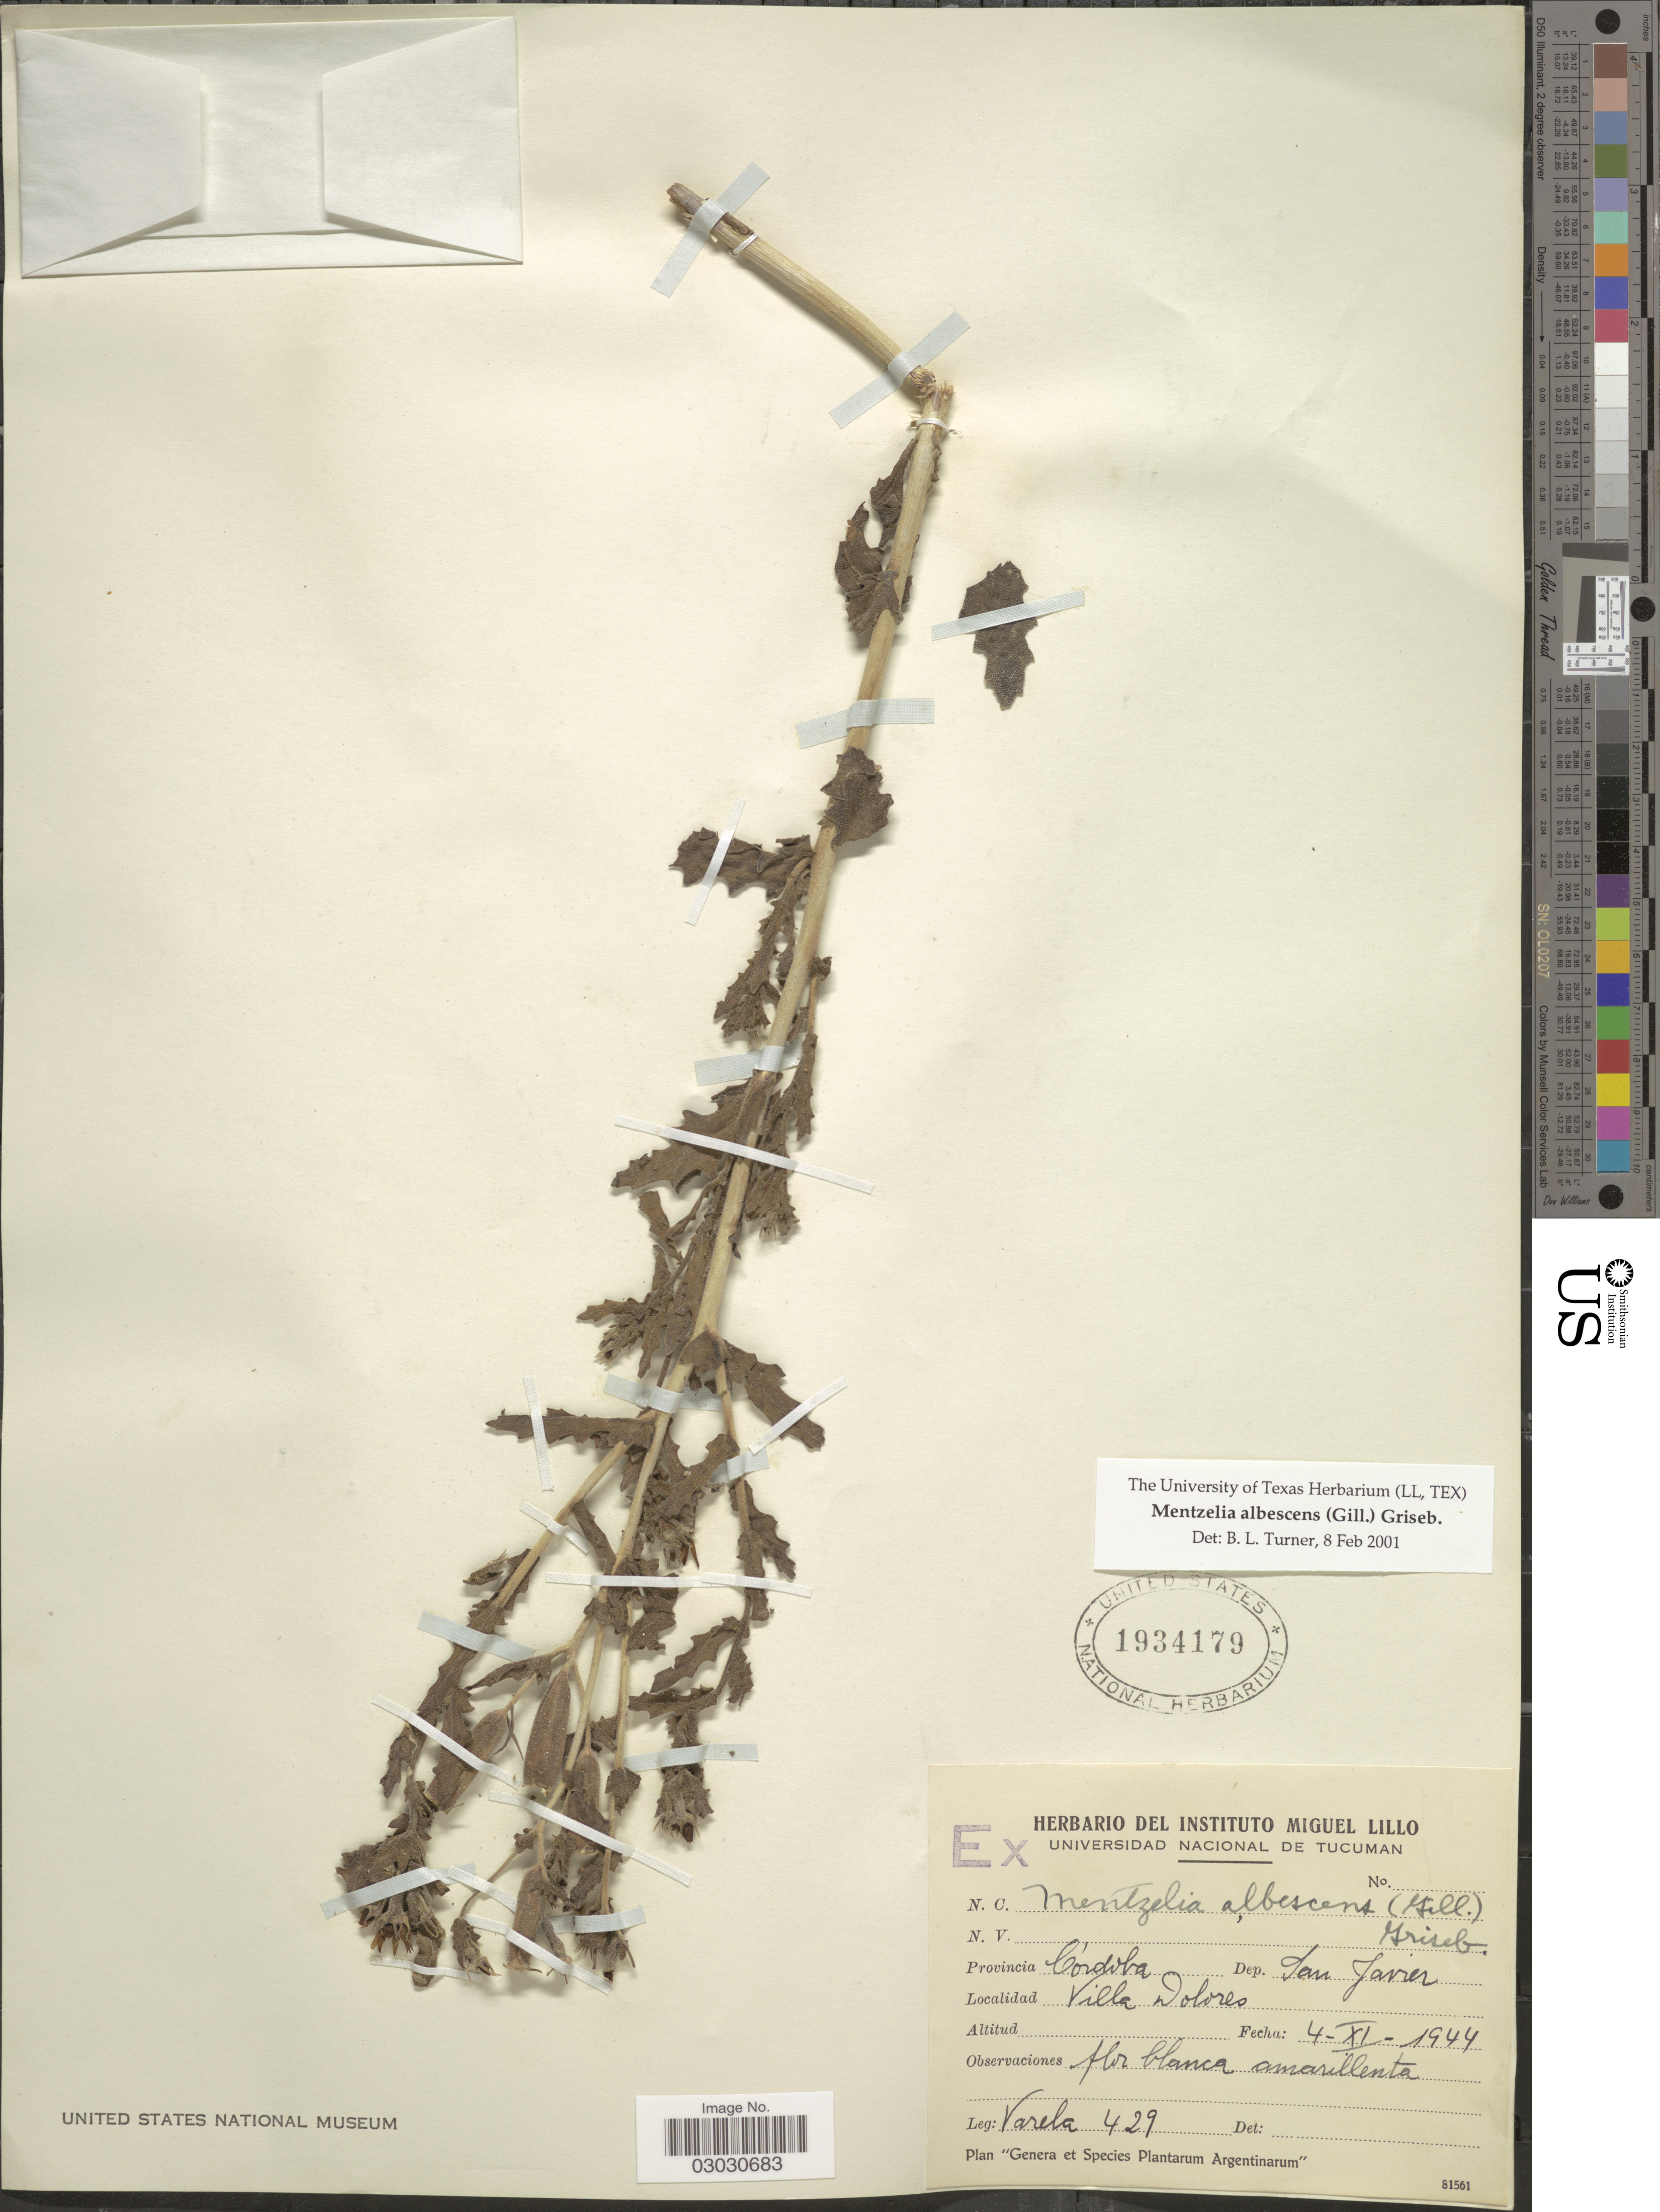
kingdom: Plantae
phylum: Tracheophyta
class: Magnoliopsida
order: Cornales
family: Loasaceae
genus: Mentzelia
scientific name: Mentzelia albescens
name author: (Gillies ex Arn.) Griseb.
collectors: -. Varela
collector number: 429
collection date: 1944-11-04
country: Argentina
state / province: Cordoba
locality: Dep. San Javier. Villa Dolores.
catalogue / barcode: US 1934179